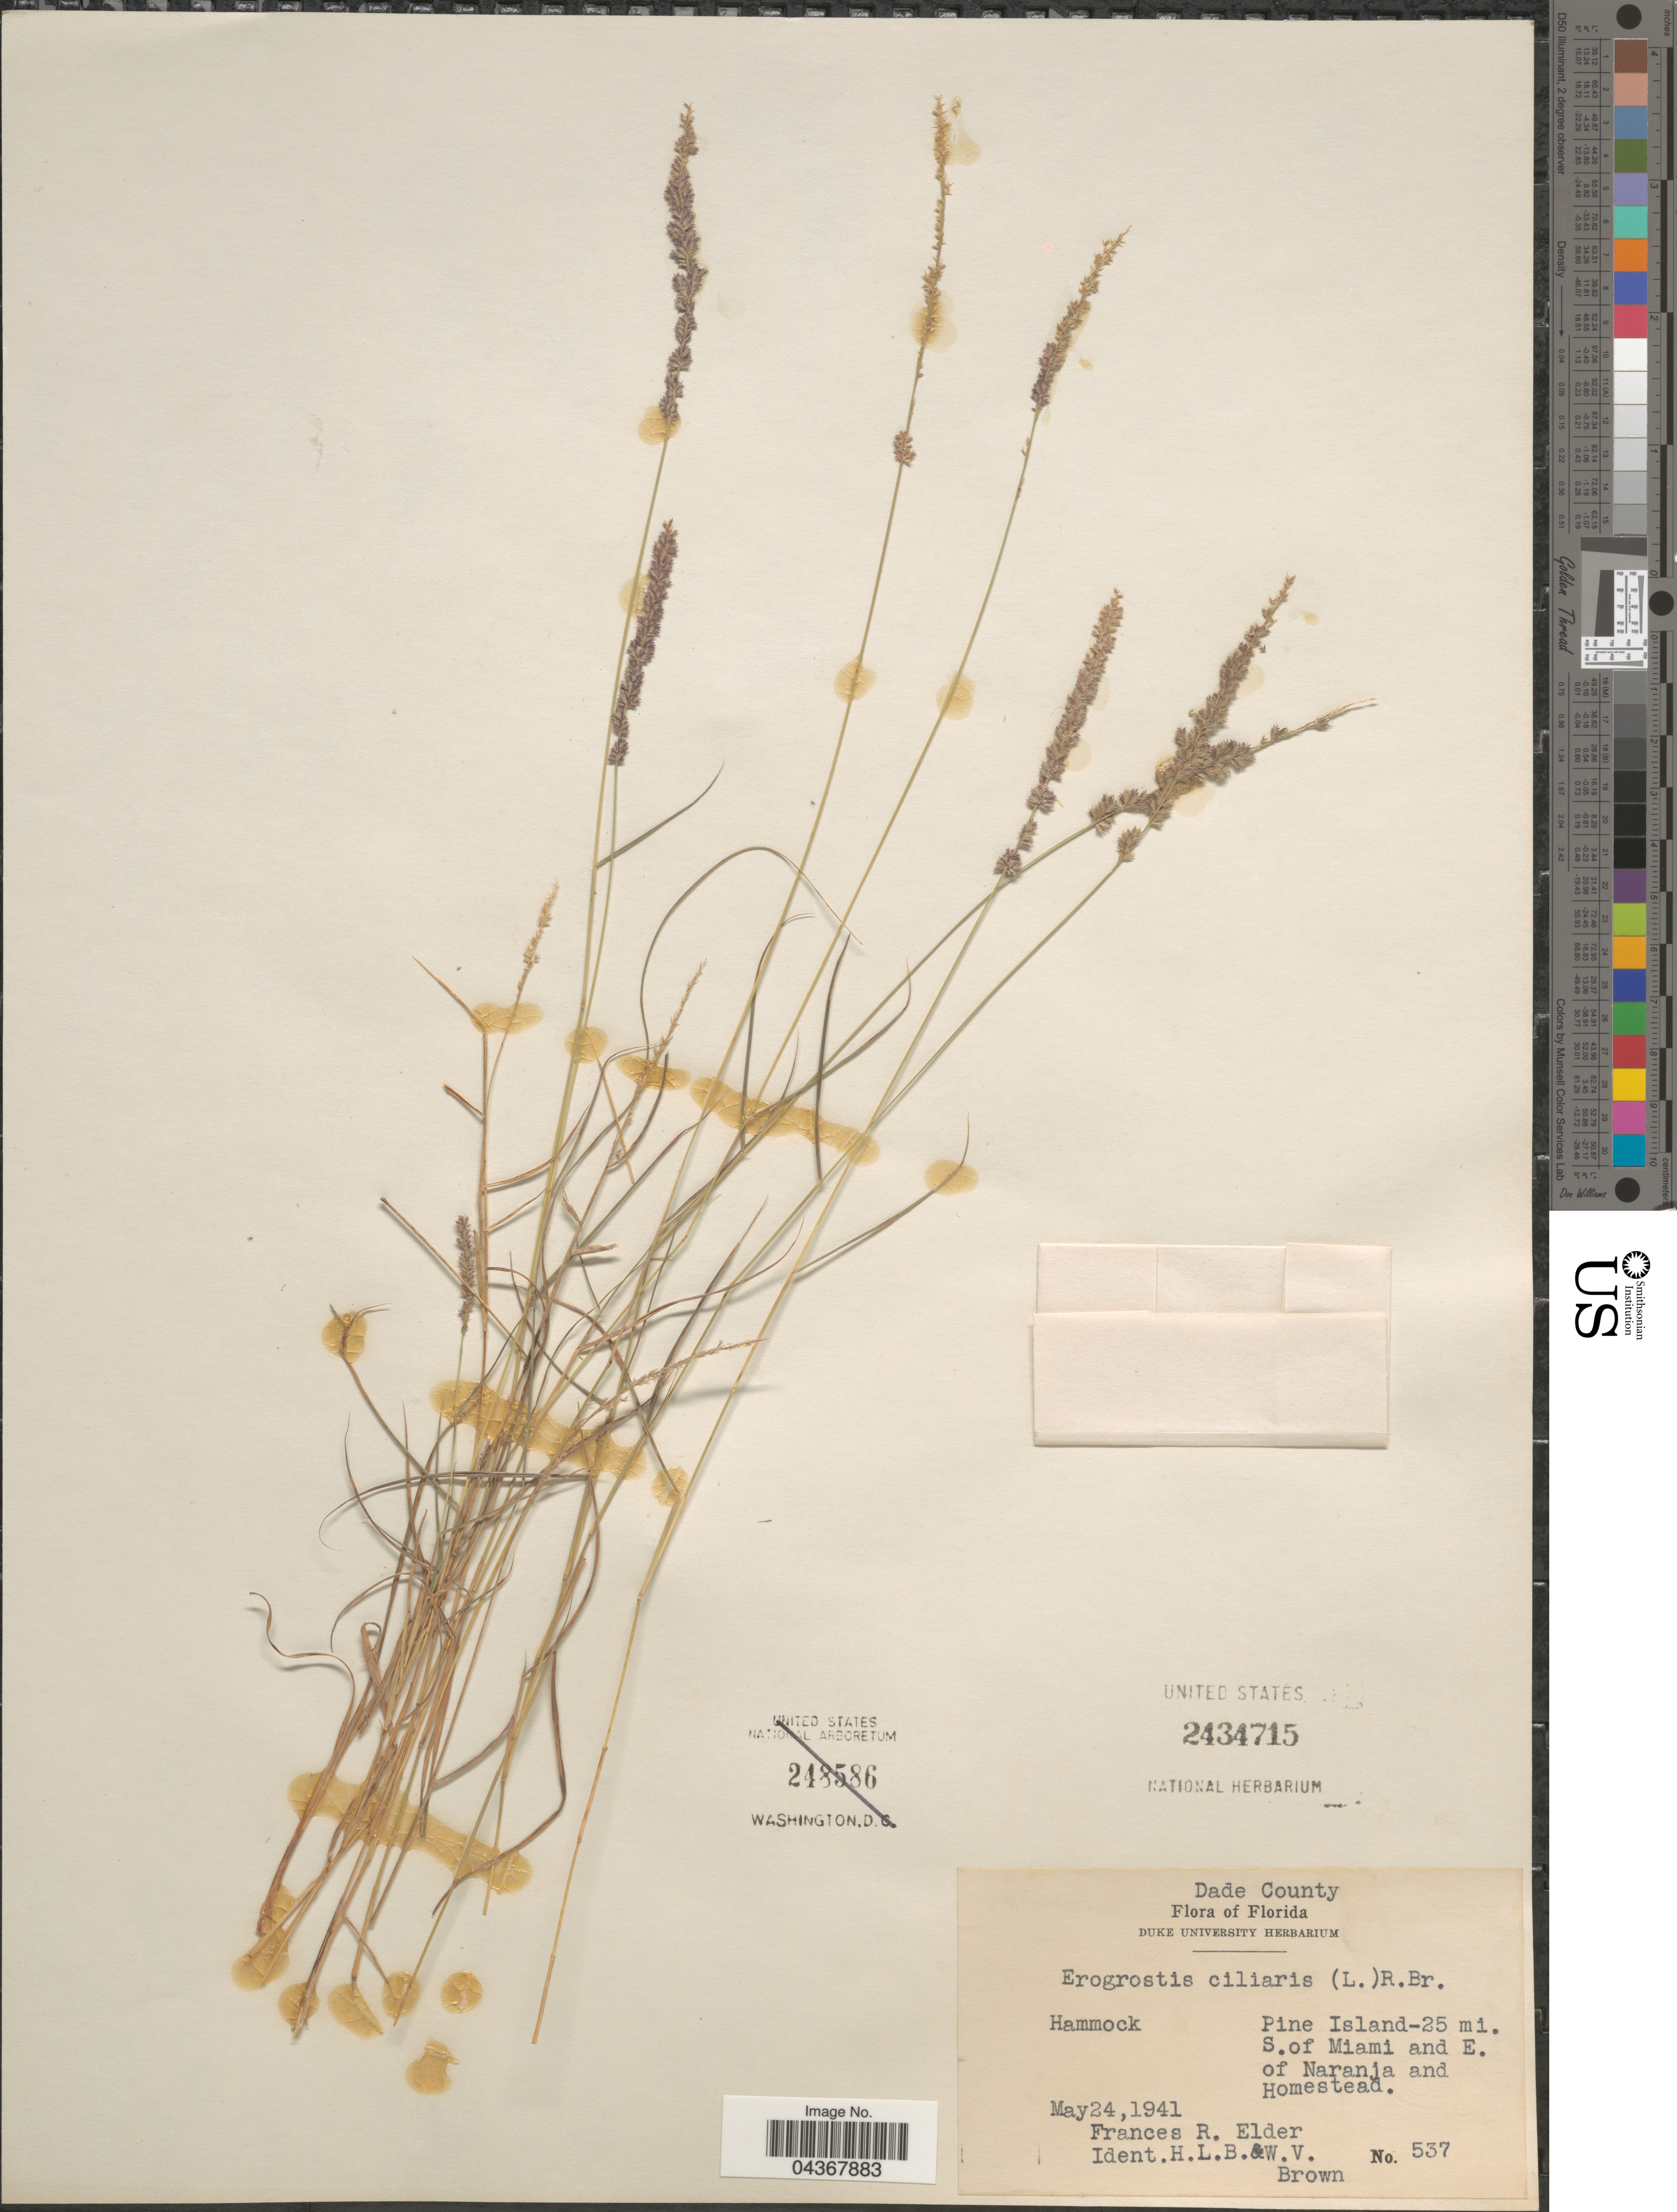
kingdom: Plantae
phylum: Tracheophyta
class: Liliopsida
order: Poales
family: Poaceae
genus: Eragrostis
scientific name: Eragrostis ciliaris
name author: (L.) R. Br.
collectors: F. Elder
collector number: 537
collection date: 1941-05-24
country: United States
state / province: Florida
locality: Dade County. Hammock. Pine Island - 25 mi. S. of Miami and E. of Naranja and Homestead.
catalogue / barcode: US 2434715